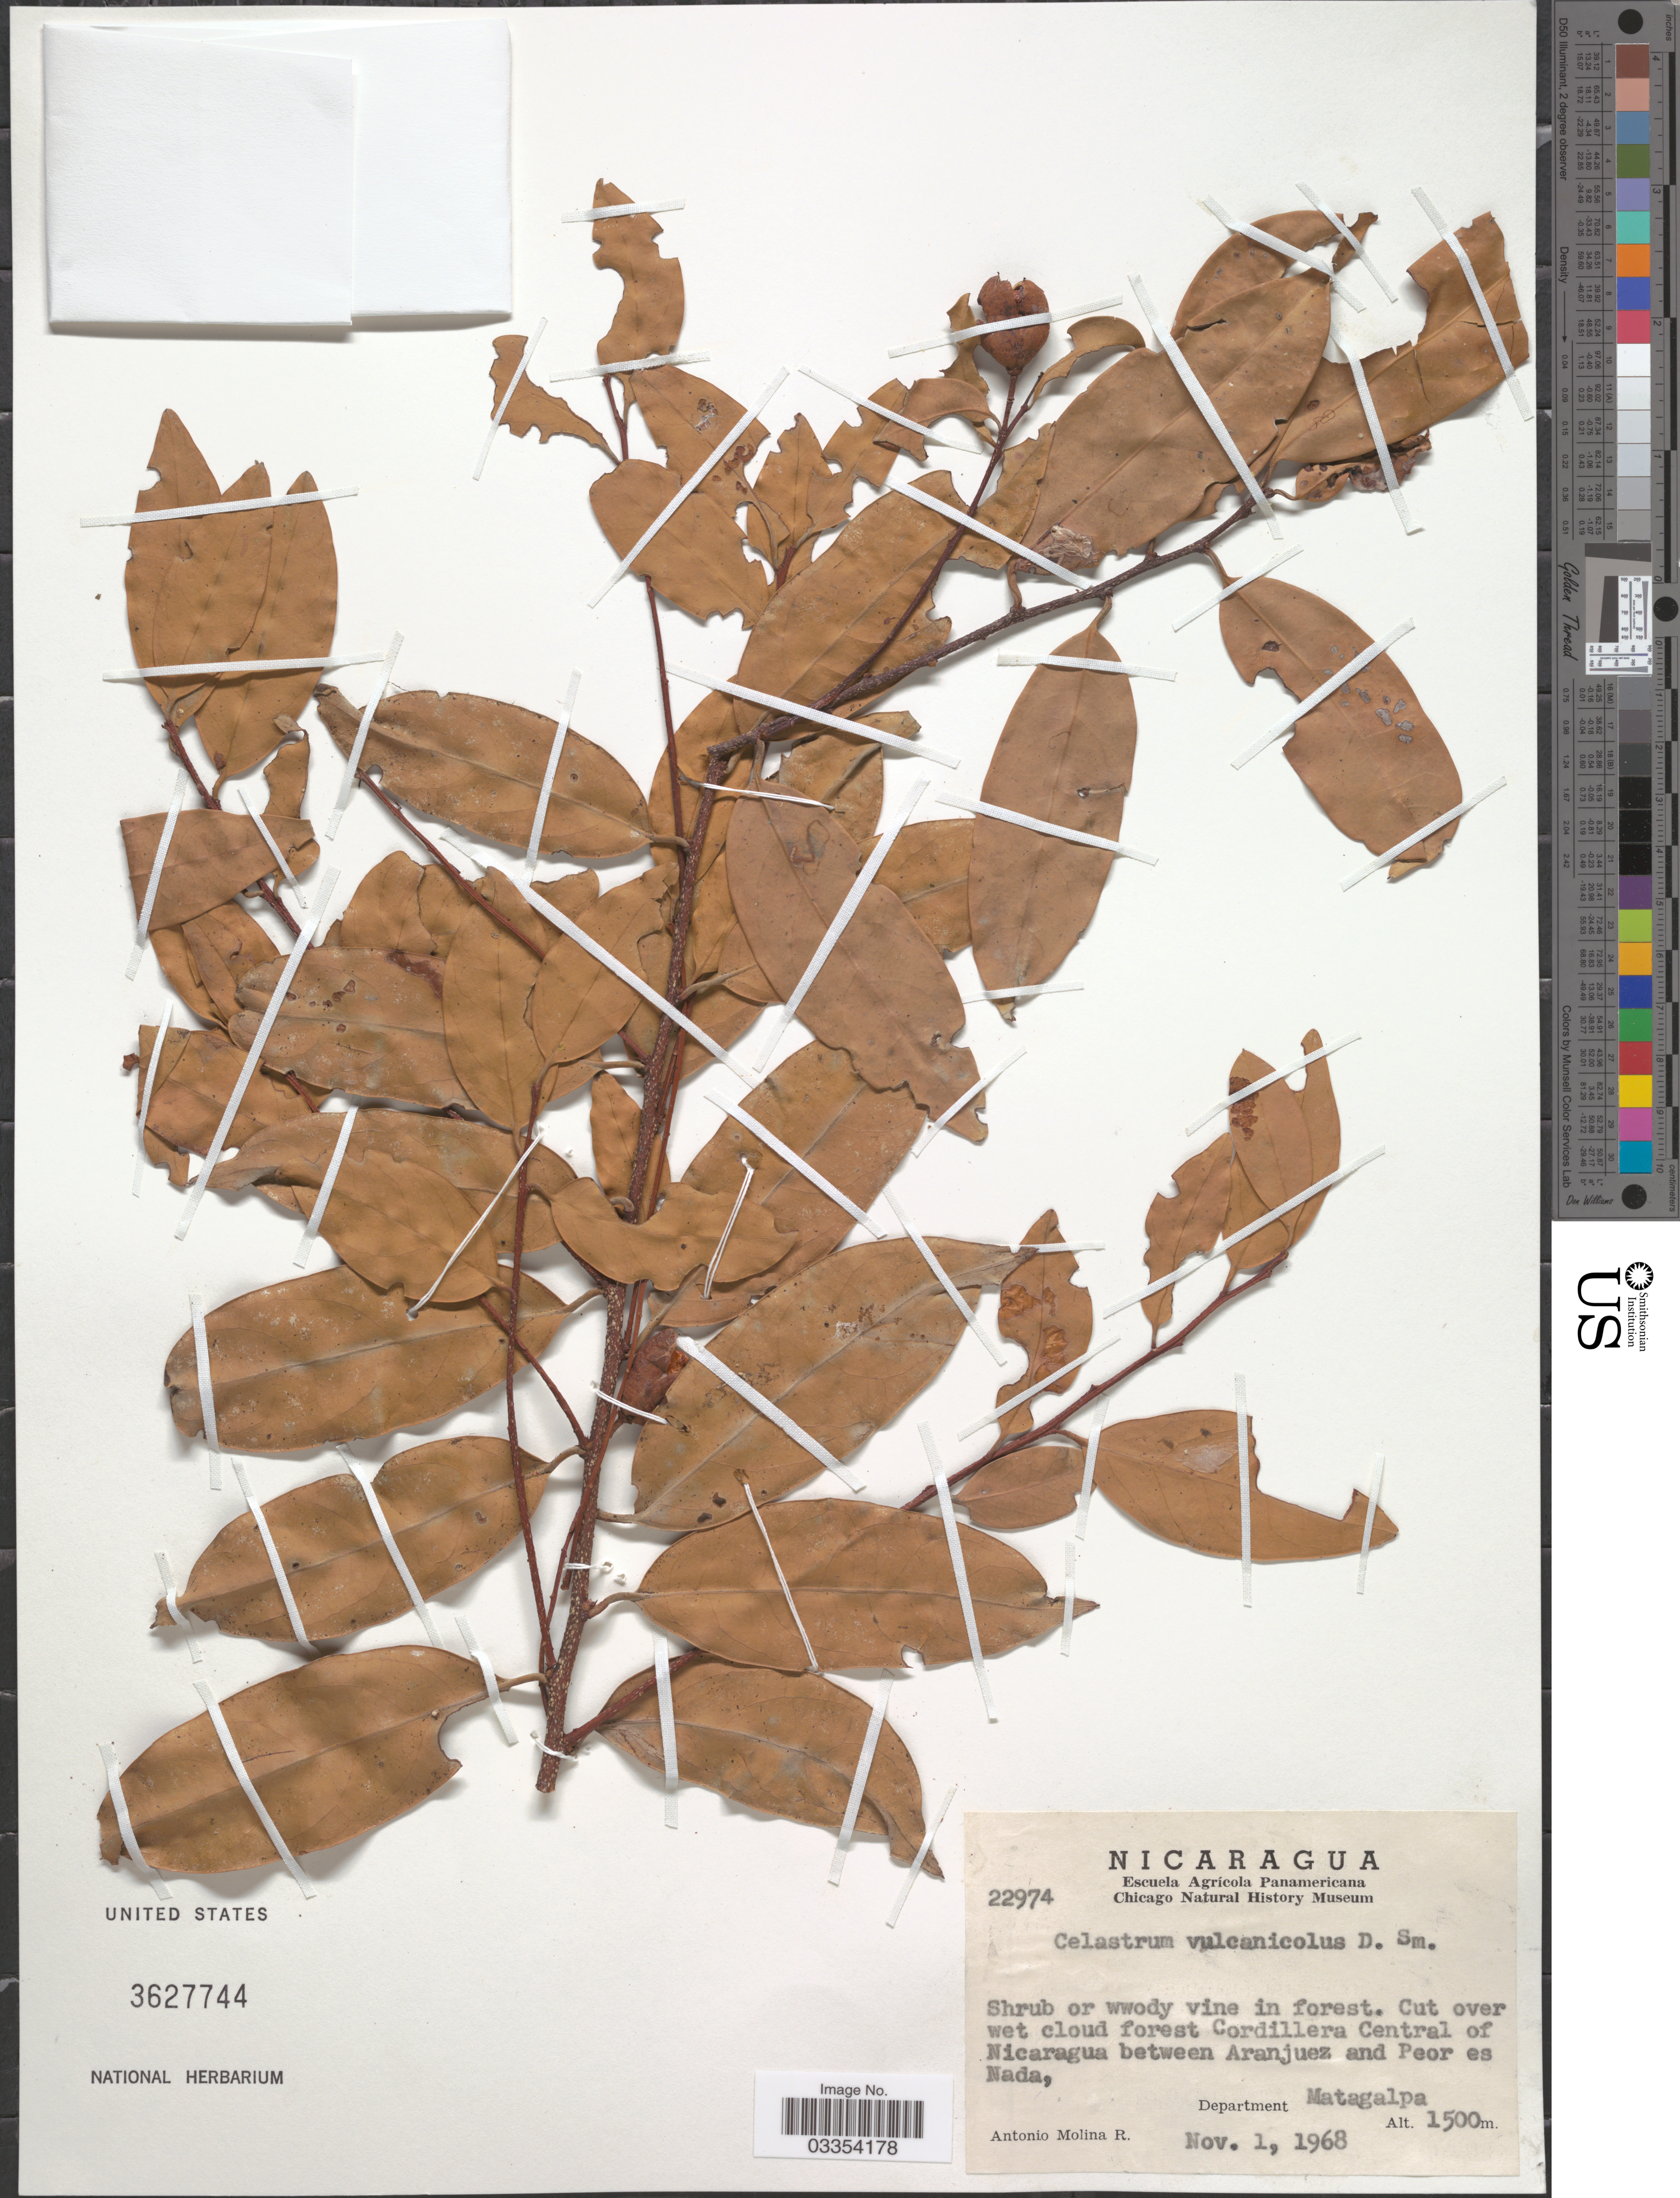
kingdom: Plantae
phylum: Tracheophyta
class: Magnoliopsida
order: Celastrales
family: Celastraceae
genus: Celastrus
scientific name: Celastrus vulcanicola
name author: Donn. Sm.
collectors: A. Molina R.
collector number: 22974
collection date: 1968-11-01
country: Nicaragua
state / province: Matagalpa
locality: Cut over wet cloud forest Cordillera Central of Nicaragua between Aranjuez and Peor es Nada, Department Matagalpa.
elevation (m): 1500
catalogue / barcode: US 3627744